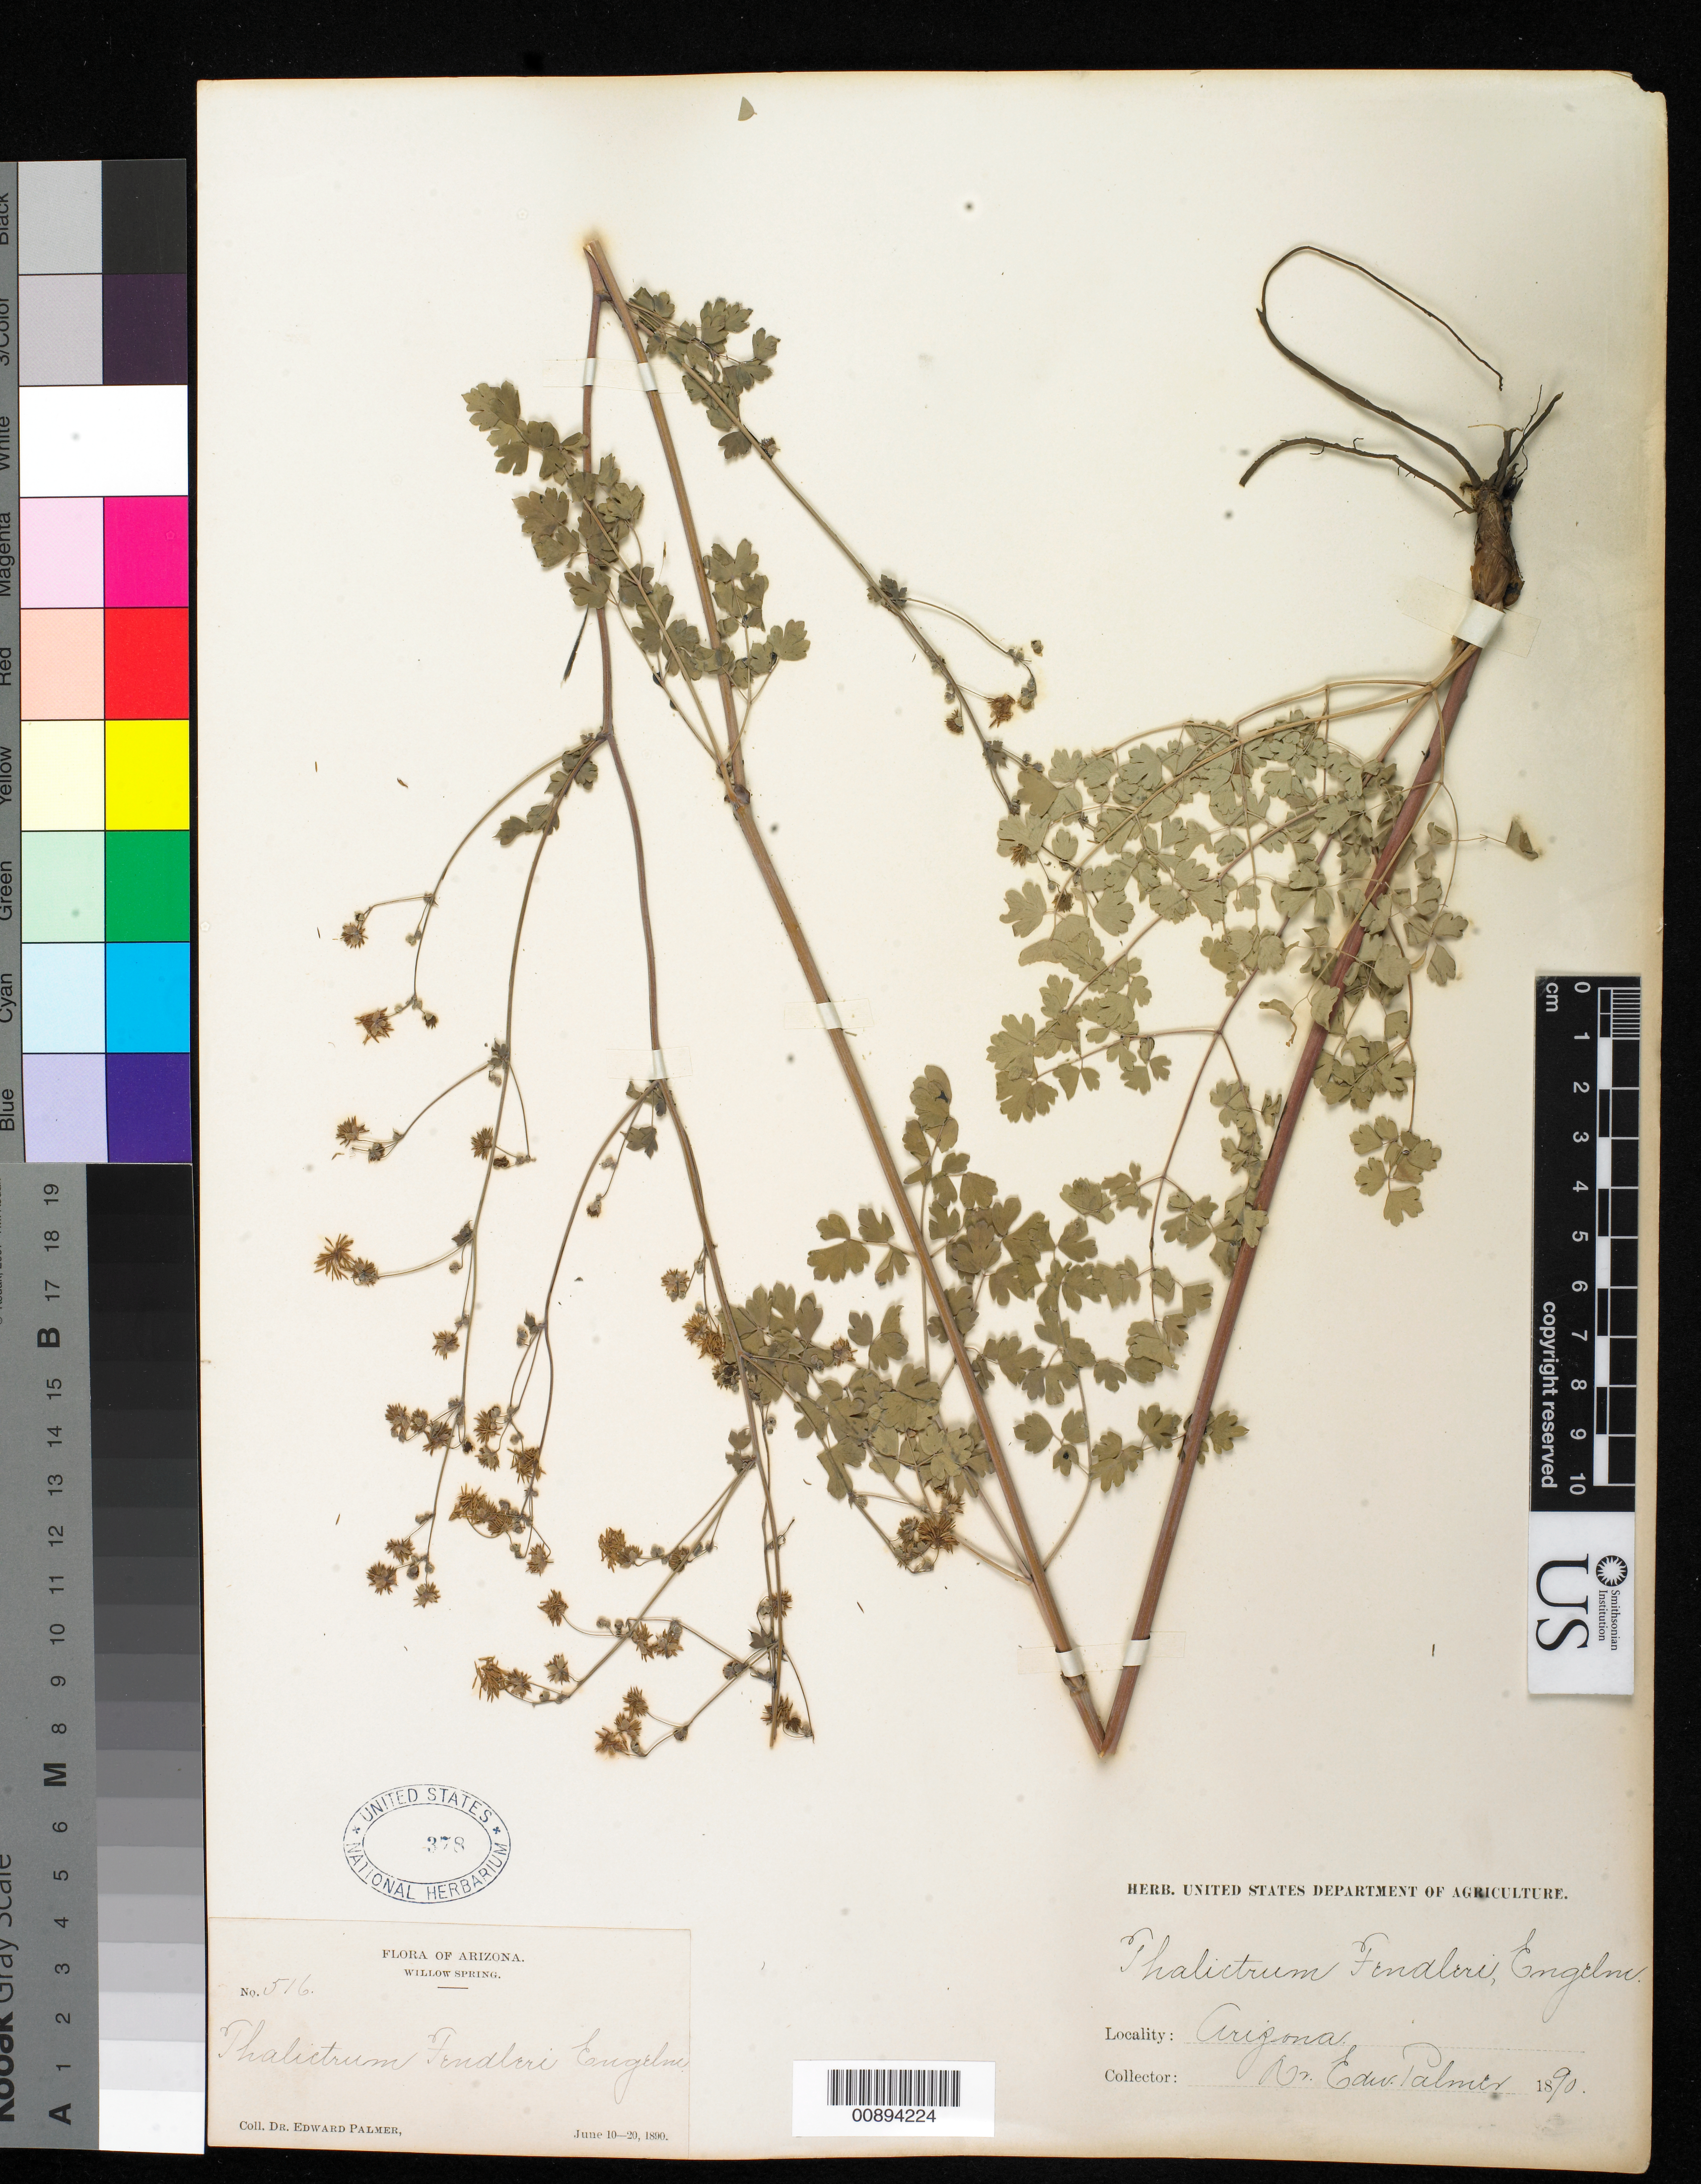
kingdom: Plantae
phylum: Tracheophyta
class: Magnoliopsida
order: Ranunculales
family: Ranunculaceae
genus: Thalictrum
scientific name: Thalictrum fendleri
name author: Engelm. ex A. Gray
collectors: E. Palmer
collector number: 516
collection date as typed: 10 Jun 1890 to 20 Jun 1890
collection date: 1890-06-10/1890-06-20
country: United States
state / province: Arizona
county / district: Coconino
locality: Willow Spring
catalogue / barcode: US 378